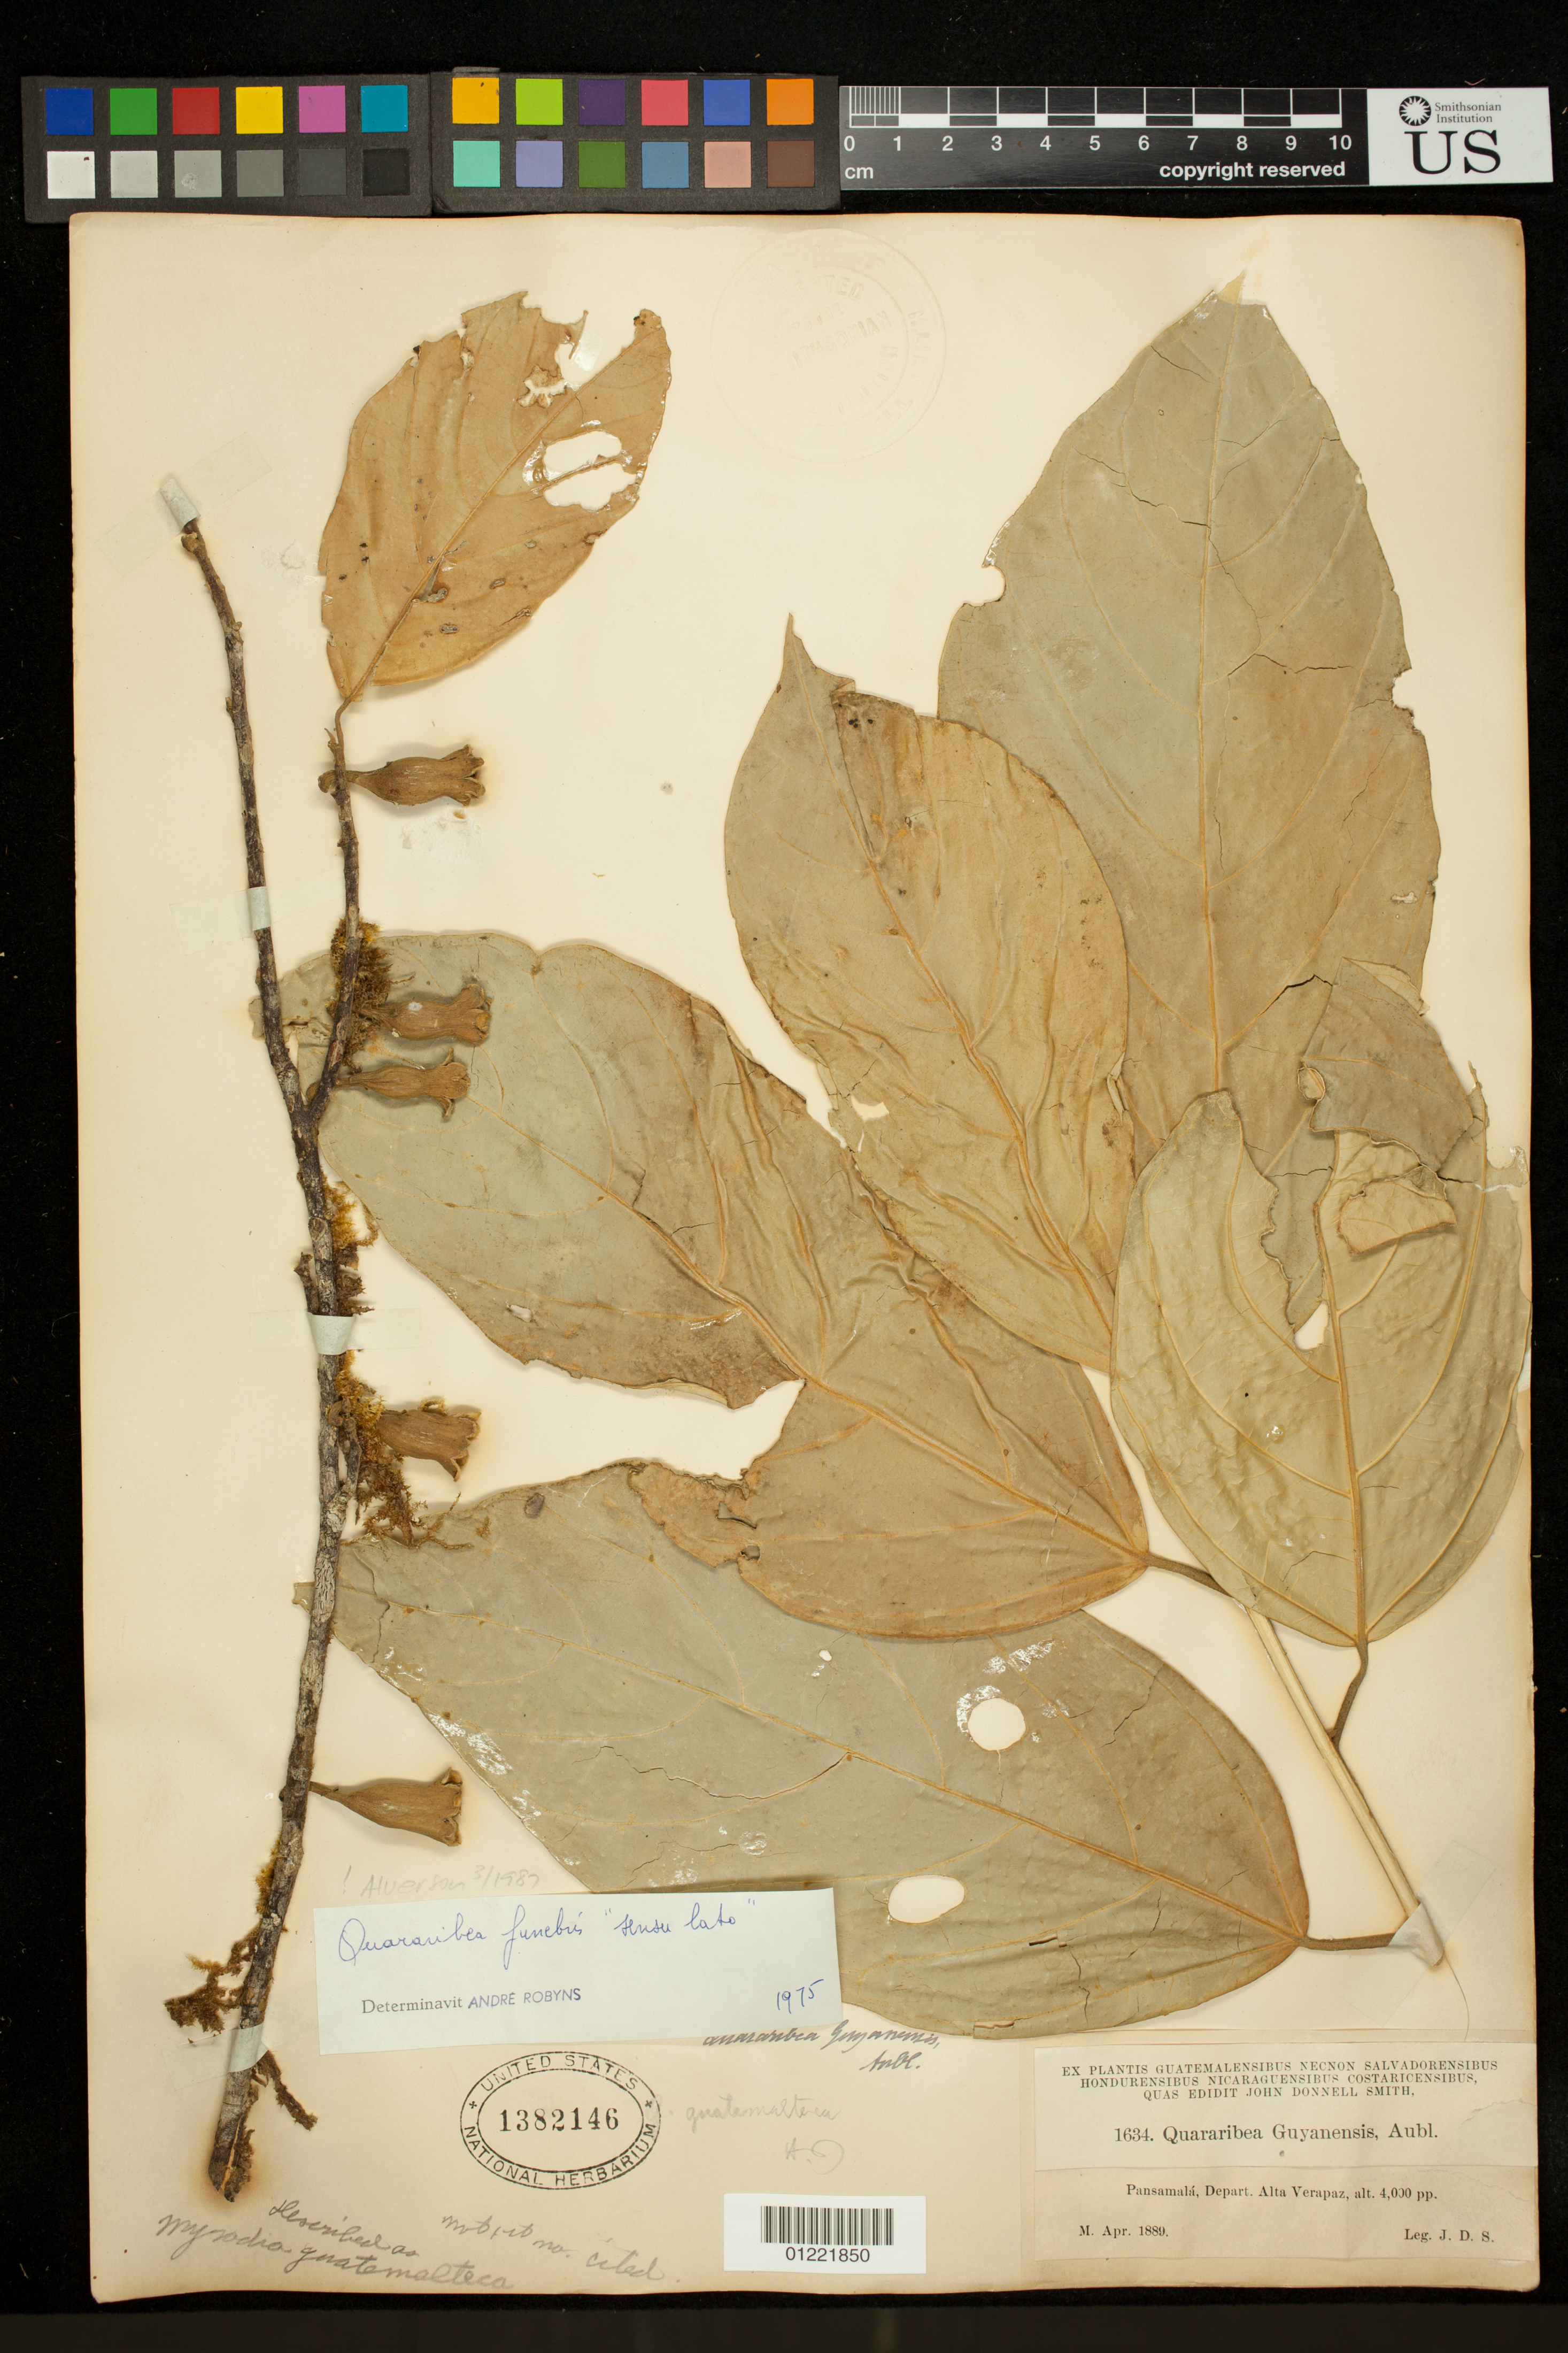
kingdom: Plantae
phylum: Tracheophyta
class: Magnoliopsida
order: Malvales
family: Malvaceae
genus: Quararibea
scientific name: Quararibea funebris subsp. funebris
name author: (La Llave) Vischer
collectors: J. Smith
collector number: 1634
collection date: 1889-04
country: Guatemala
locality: Pansamala, Depart. Alta Verapaz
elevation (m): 4000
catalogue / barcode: US 1382146